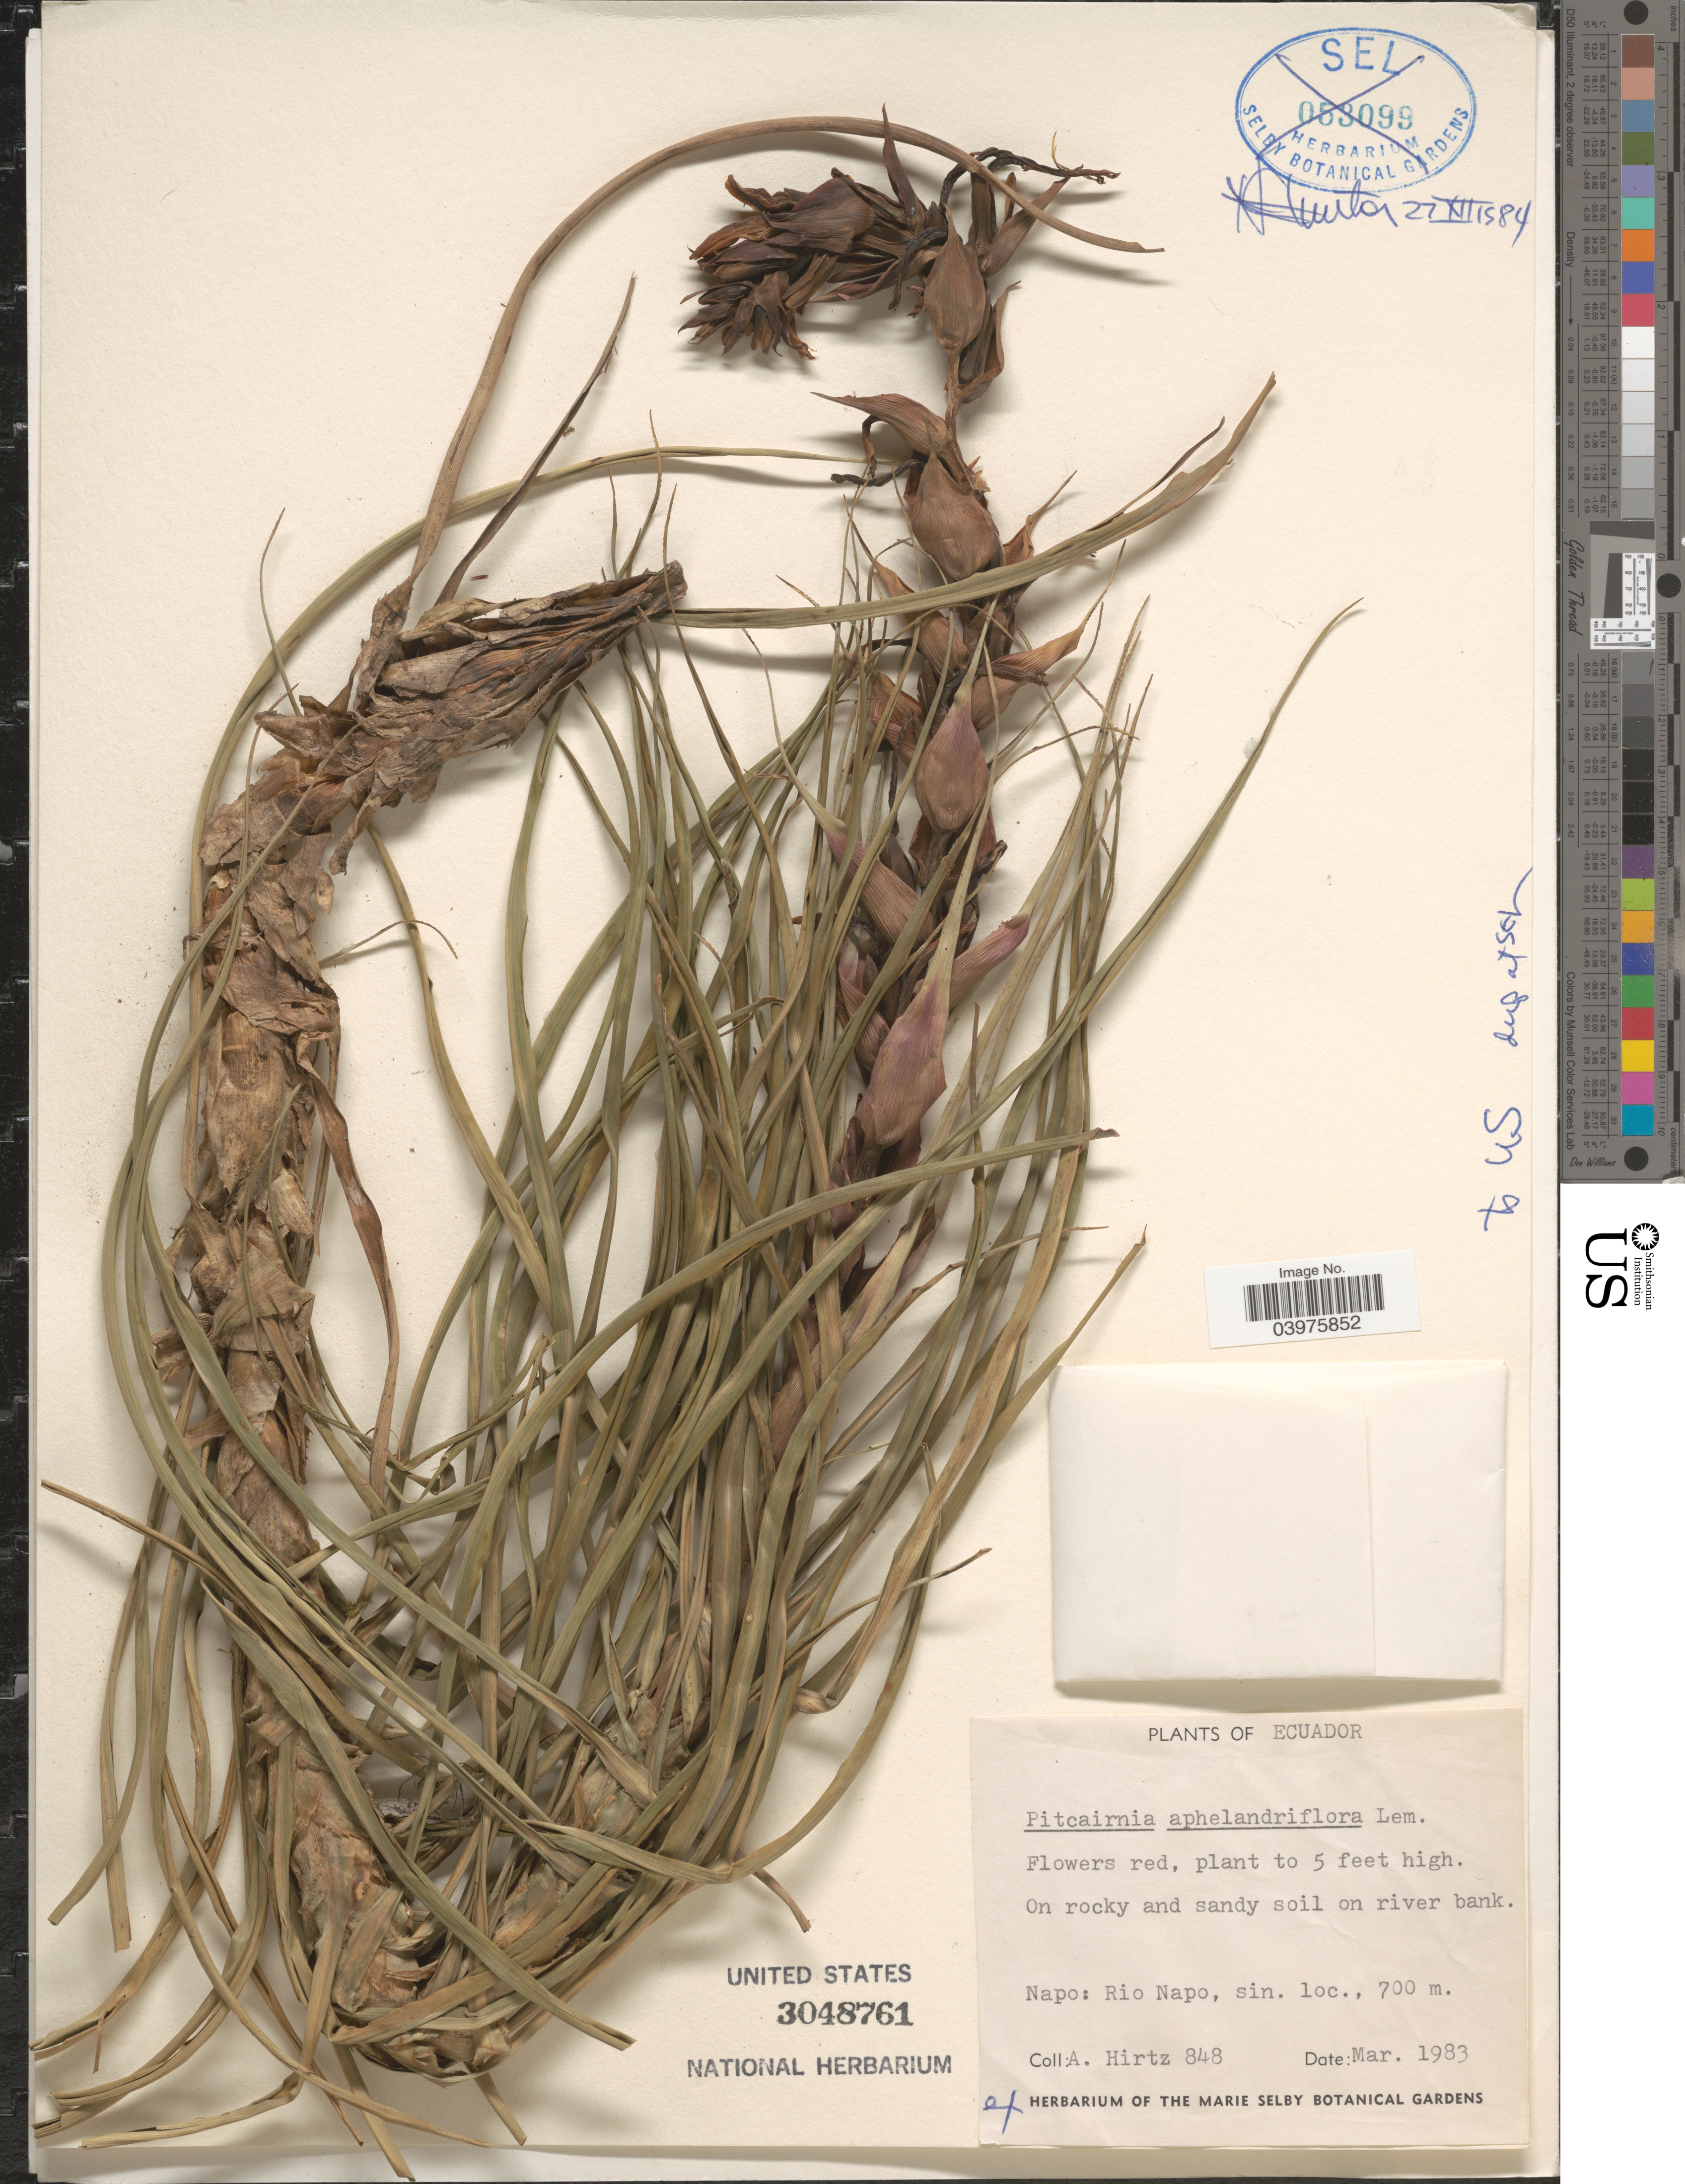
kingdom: Plantae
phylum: Tracheophyta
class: Liliopsida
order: Poales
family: Bromeliaceae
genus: Pitcairnia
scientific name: Pitcairnia aphelandriflora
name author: Lem.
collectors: A. Hirtz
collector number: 848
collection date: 1983-03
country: Ecuador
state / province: Napo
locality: On rocky and sandy soil on river bank. Rio Napo.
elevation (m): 700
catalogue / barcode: US 3048761